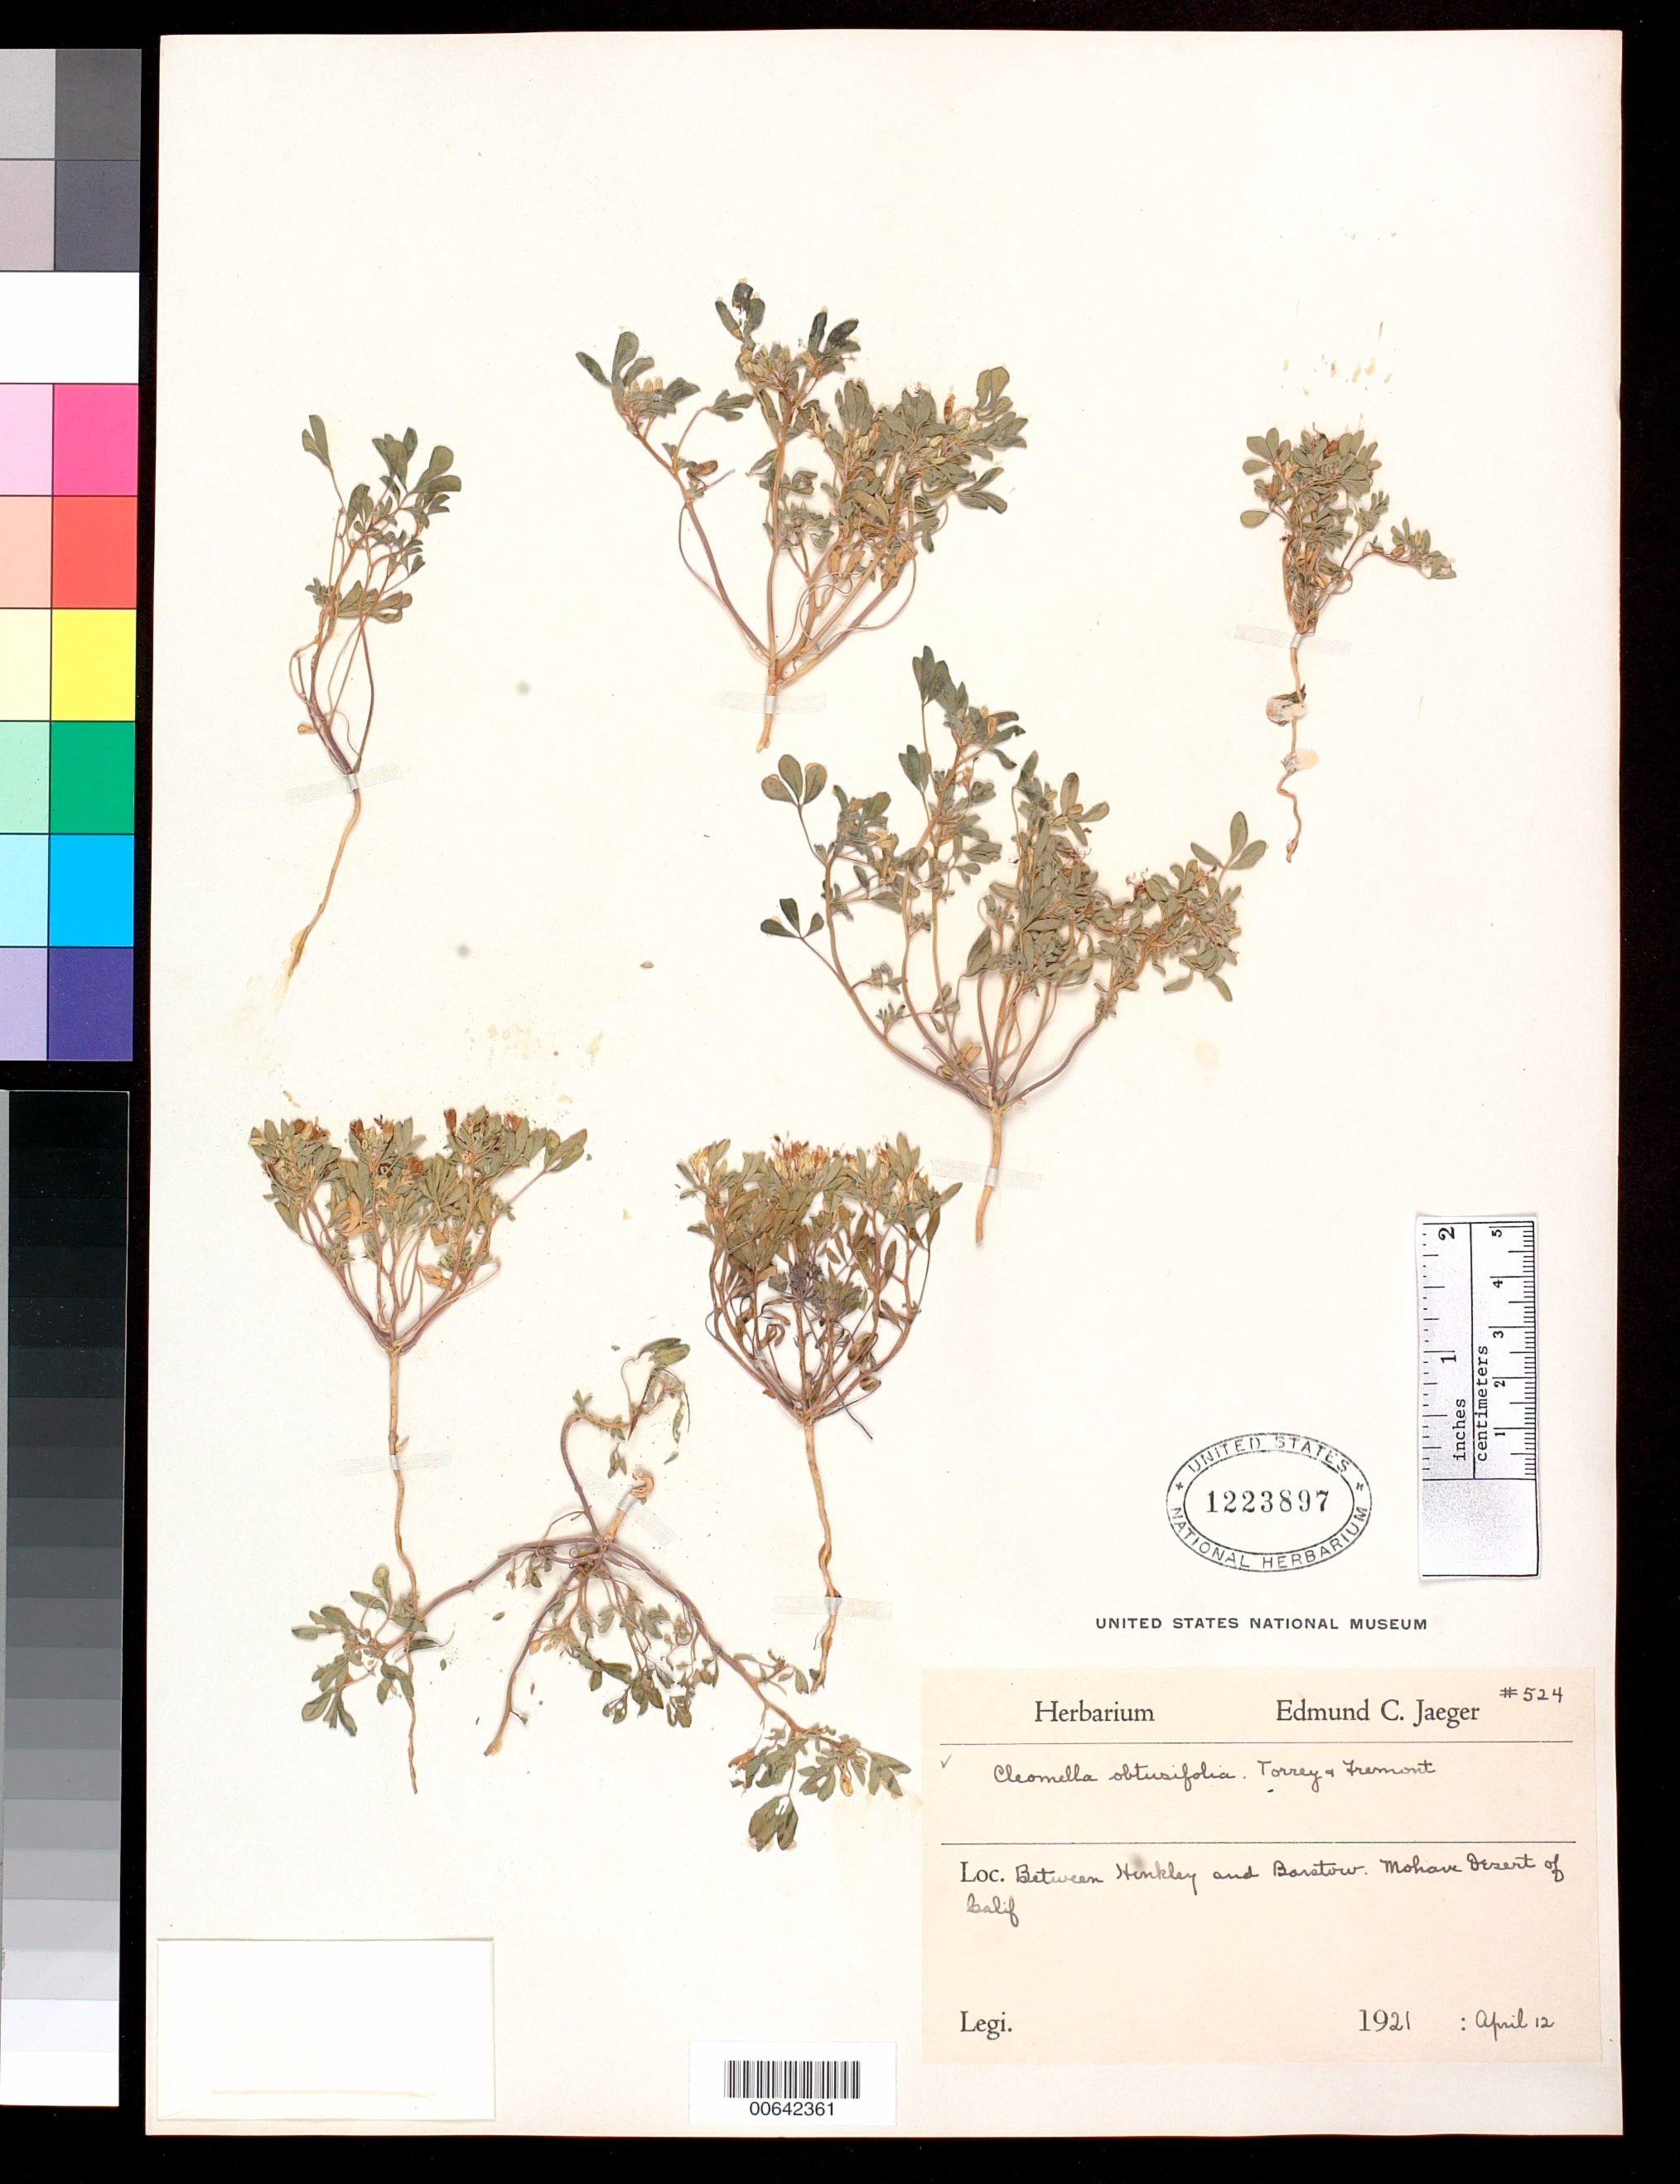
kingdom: Plantae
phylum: Tracheophyta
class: Magnoliopsida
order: Brassicales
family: Cleomaceae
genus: Cleomella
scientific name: Cleomella obtusifolia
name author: Torr. & Frém.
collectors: E. Jaeger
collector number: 524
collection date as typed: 12 Apr 1921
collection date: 1921-04-12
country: United States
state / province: California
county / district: Kern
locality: Between Hinkley and Barstow, Mohave Desert.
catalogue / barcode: US 1223897